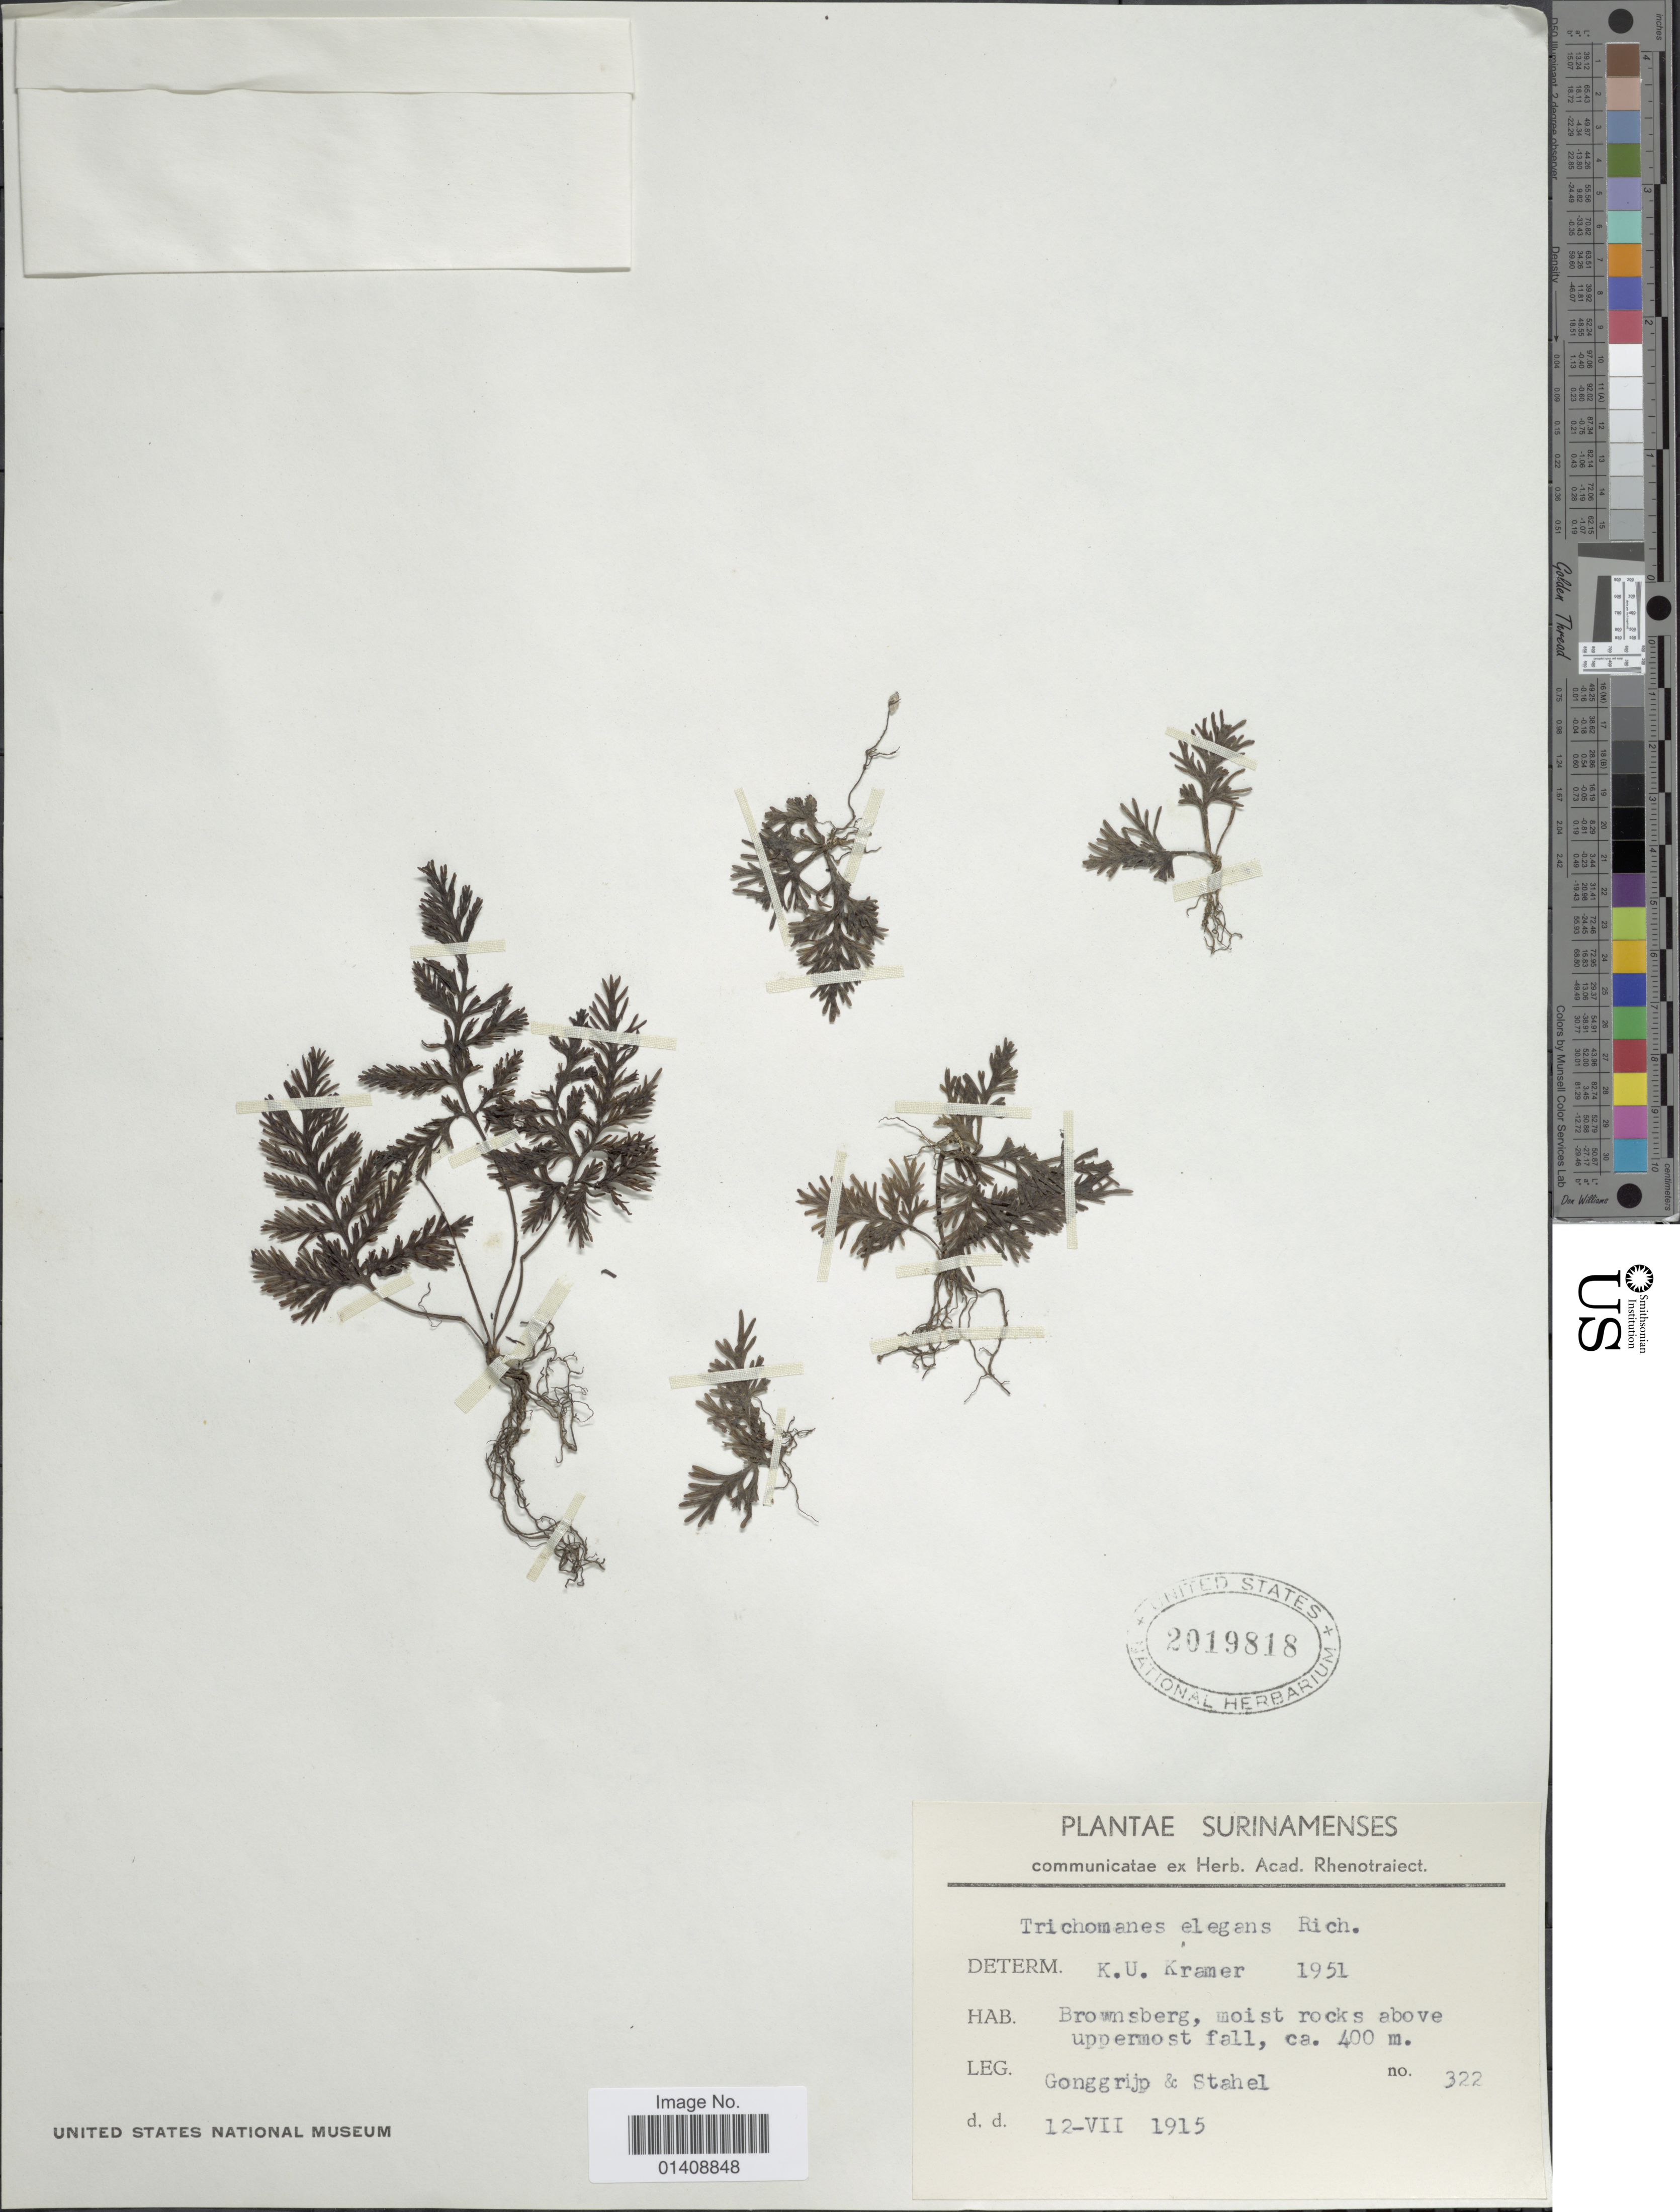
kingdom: Plantae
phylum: Tracheophyta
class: Polypodiopsida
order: Hymenophyllales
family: Hymenophyllaceae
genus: Trichomanes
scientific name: Trichomanes elegans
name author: Rich.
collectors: -. Gonggrijp & -. Stahel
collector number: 322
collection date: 1915-07-12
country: Suriname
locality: Brownsberg.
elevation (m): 400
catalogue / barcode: US 2019818